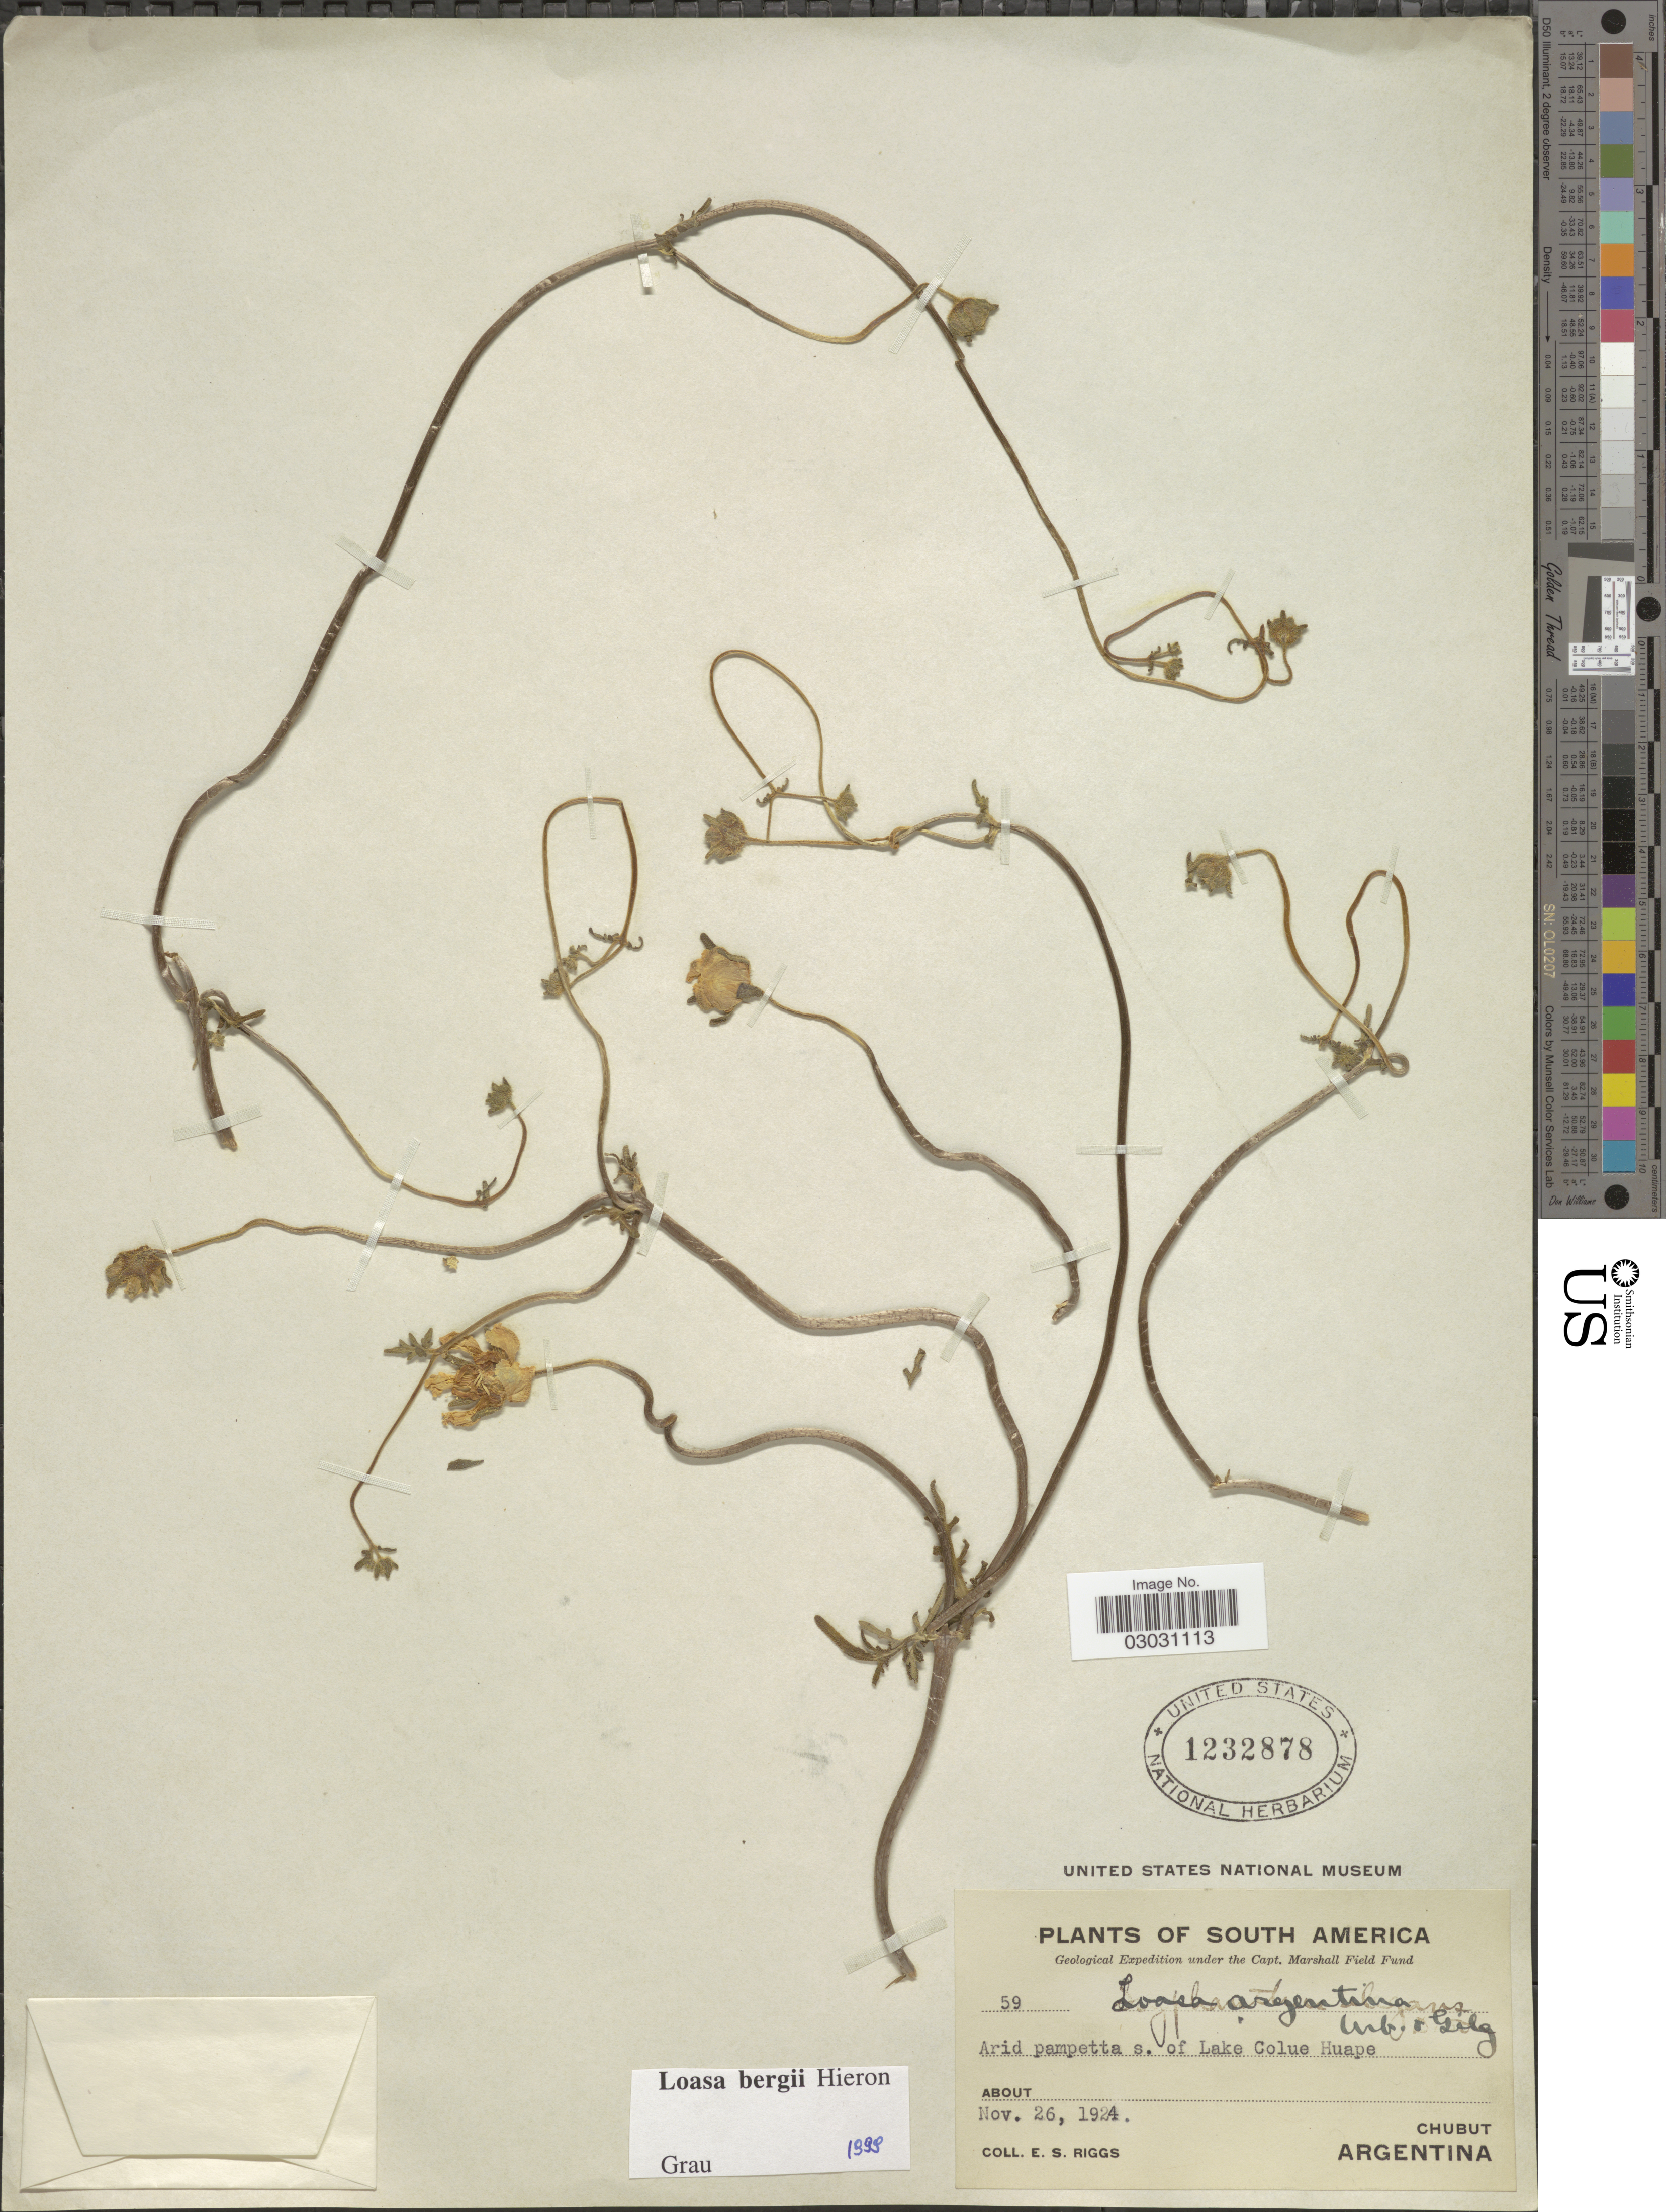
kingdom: Plantae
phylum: Tracheophyta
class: Magnoliopsida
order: Cornales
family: Loasaceae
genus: Pinnasa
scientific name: Pinnasa bergii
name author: (Hieron.) Weigend & R. H. Acuña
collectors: E. Riggs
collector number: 59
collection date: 1924-11-26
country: Argentina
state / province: Chubut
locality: Arid pampetta s. of Lake Colue Huape.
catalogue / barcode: US 1232878